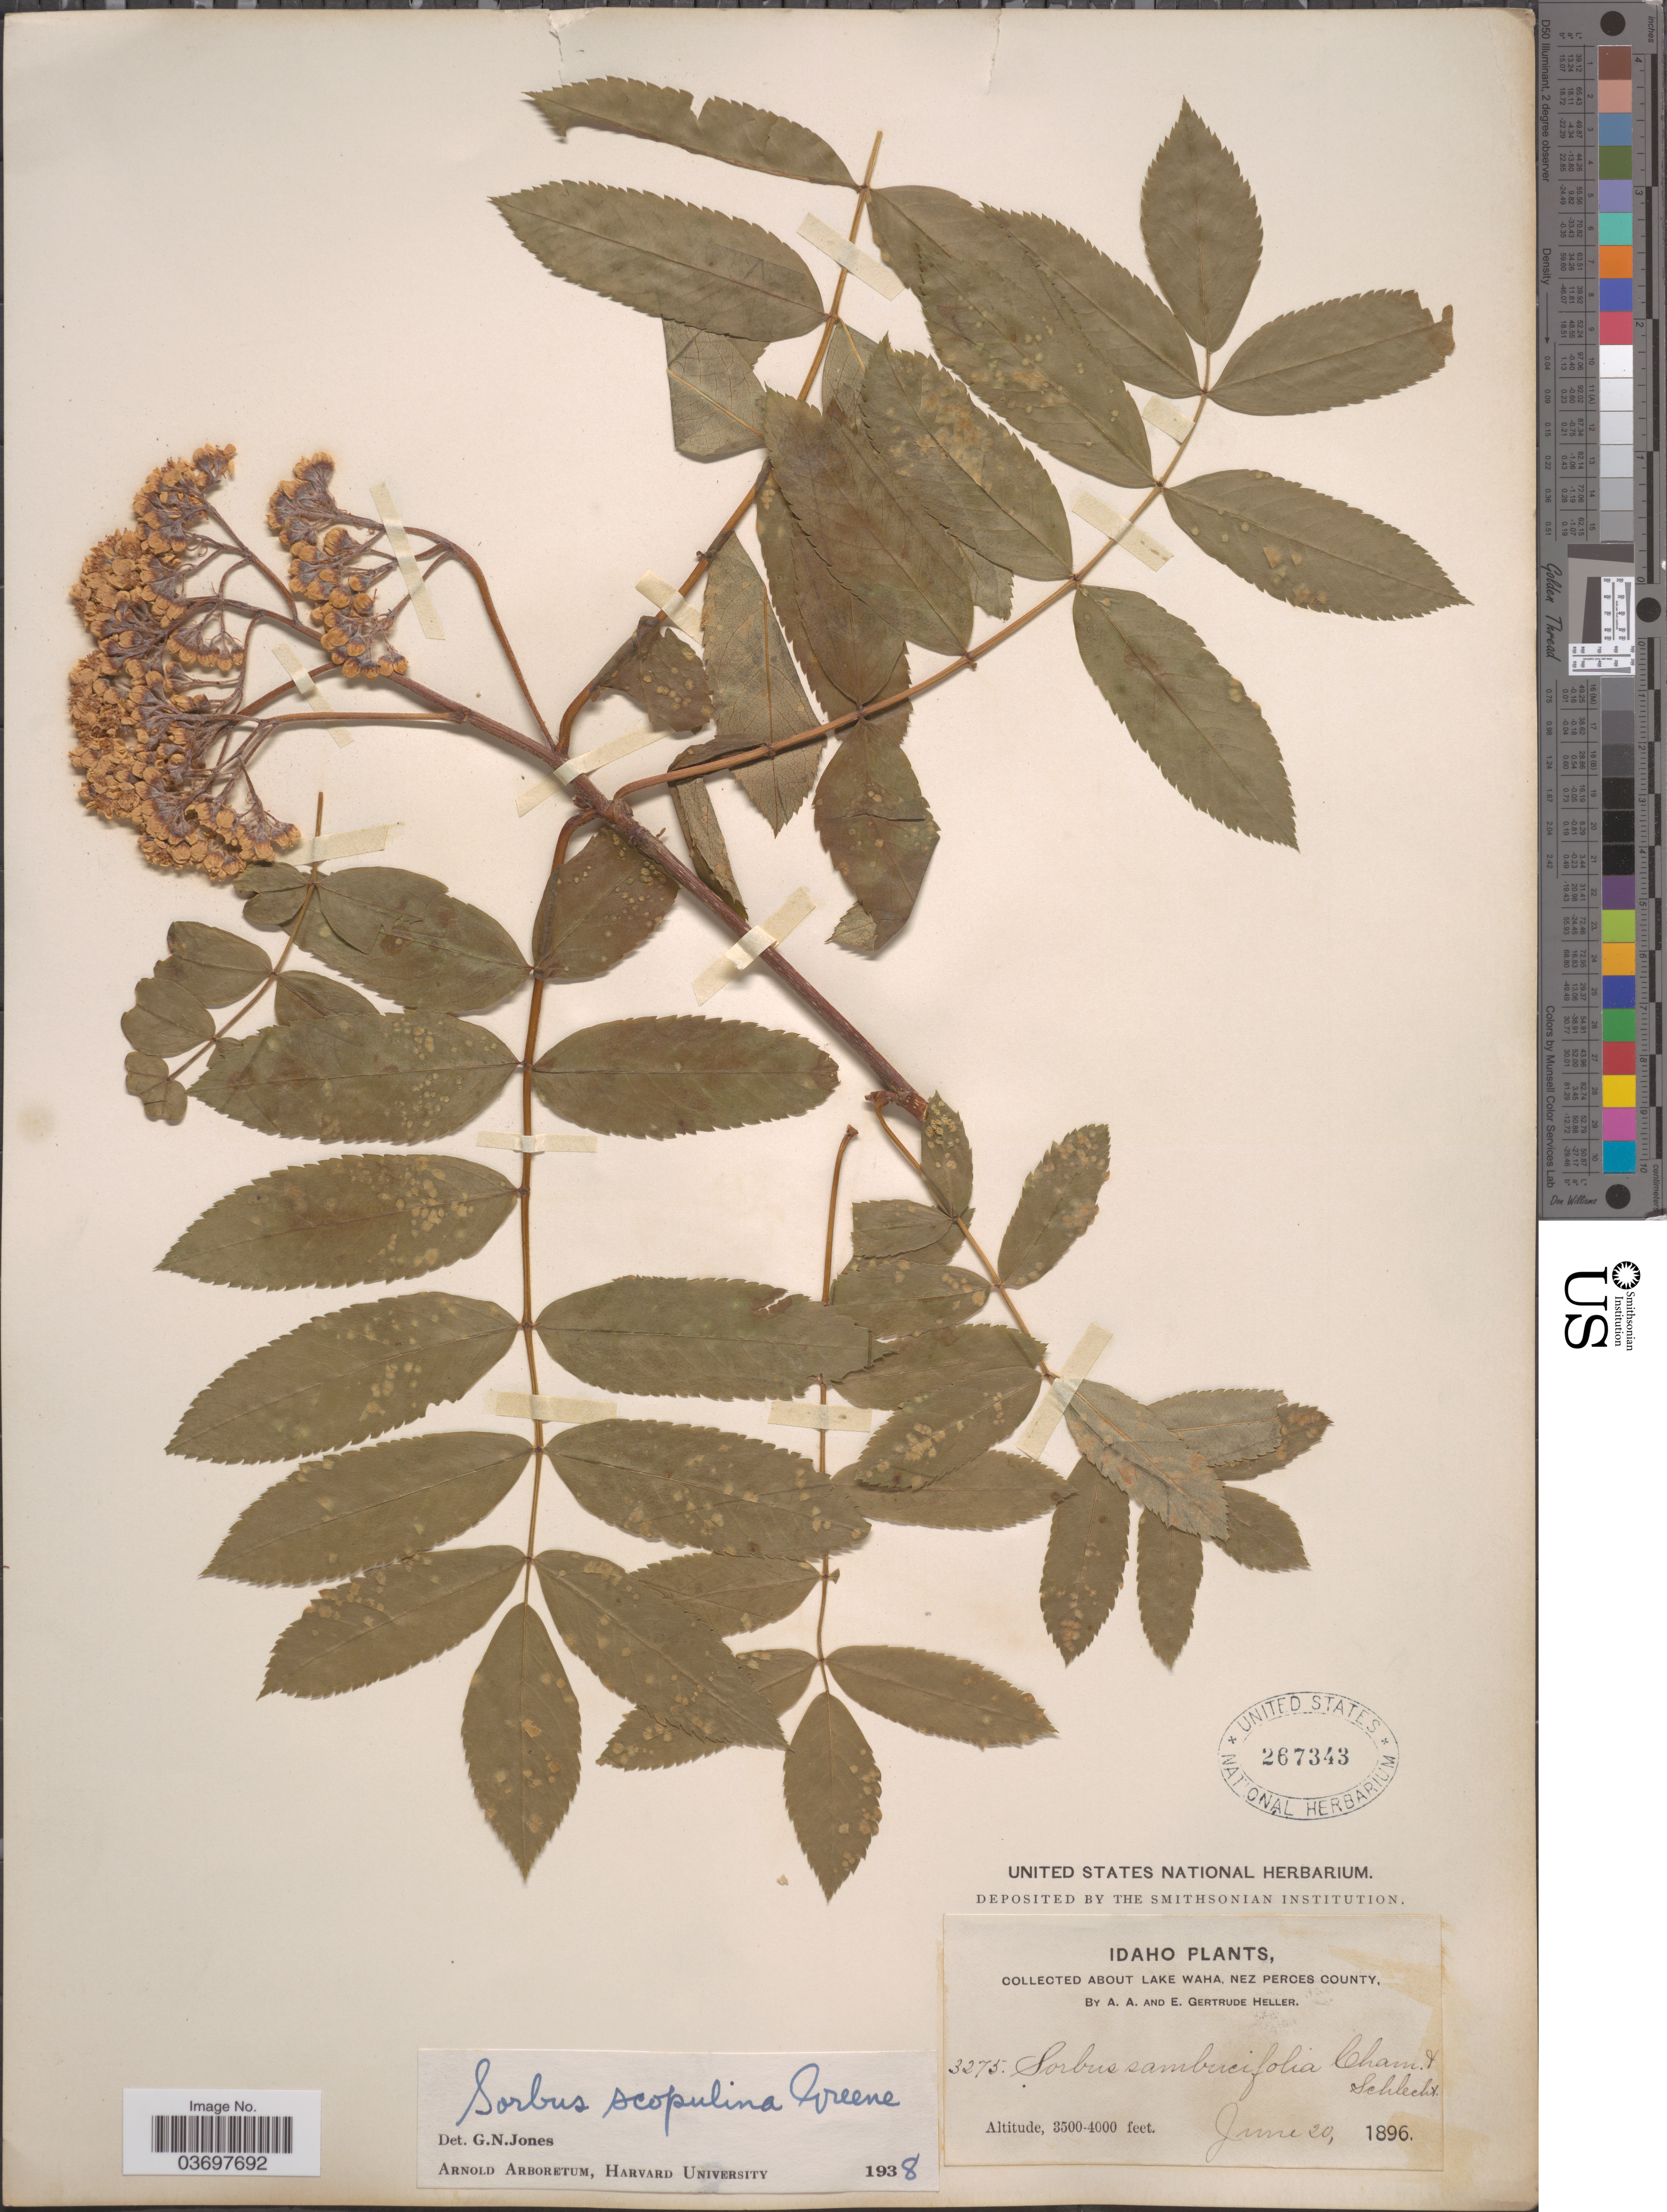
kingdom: Plantae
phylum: Tracheophyta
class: Magnoliopsida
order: Rosales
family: Rosaceae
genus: Sorbus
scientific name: Sorbus scopulina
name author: Greene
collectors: A. A. Heller & E. G. Heller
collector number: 3275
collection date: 1896-06-20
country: United States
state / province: Idaho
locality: About Lake Waha, Nez Perces County.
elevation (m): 1067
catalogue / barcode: US 267343